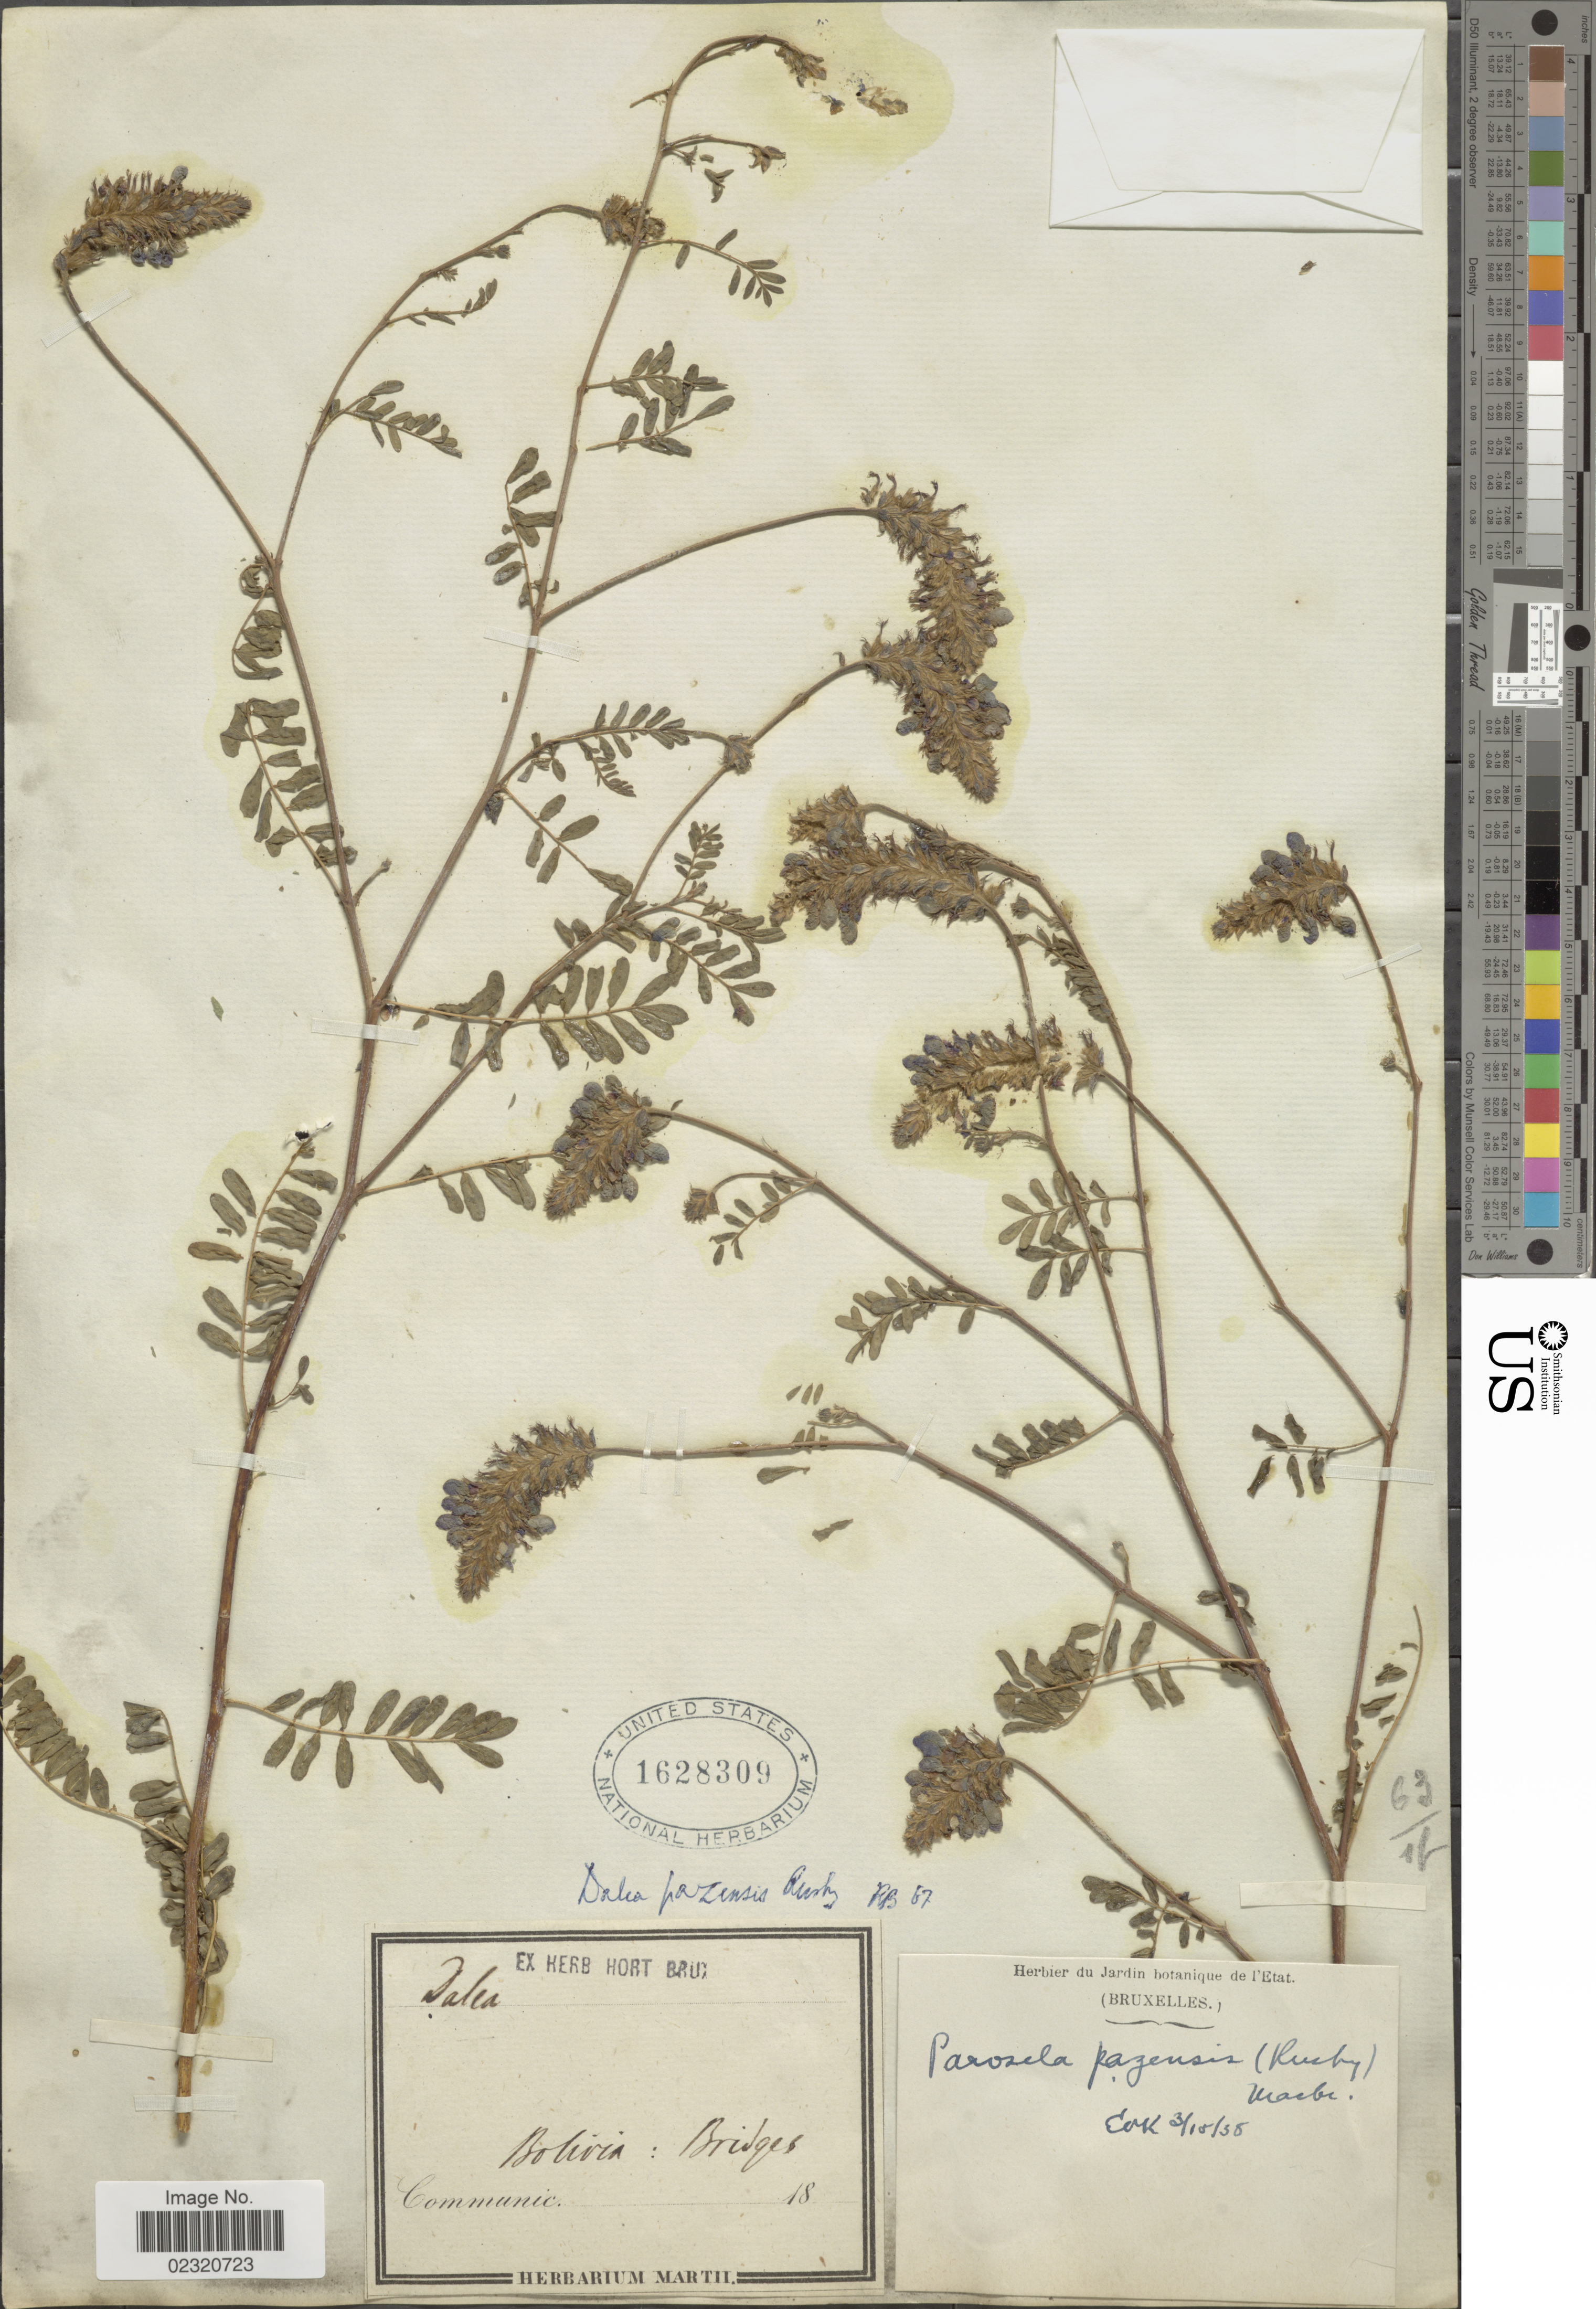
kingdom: Plantae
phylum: Tracheophyta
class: Magnoliopsida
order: Fabales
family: Fabaceae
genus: Dalea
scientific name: Dalea pazensis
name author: Rusby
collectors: Bridges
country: Bolivia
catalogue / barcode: US 1628309